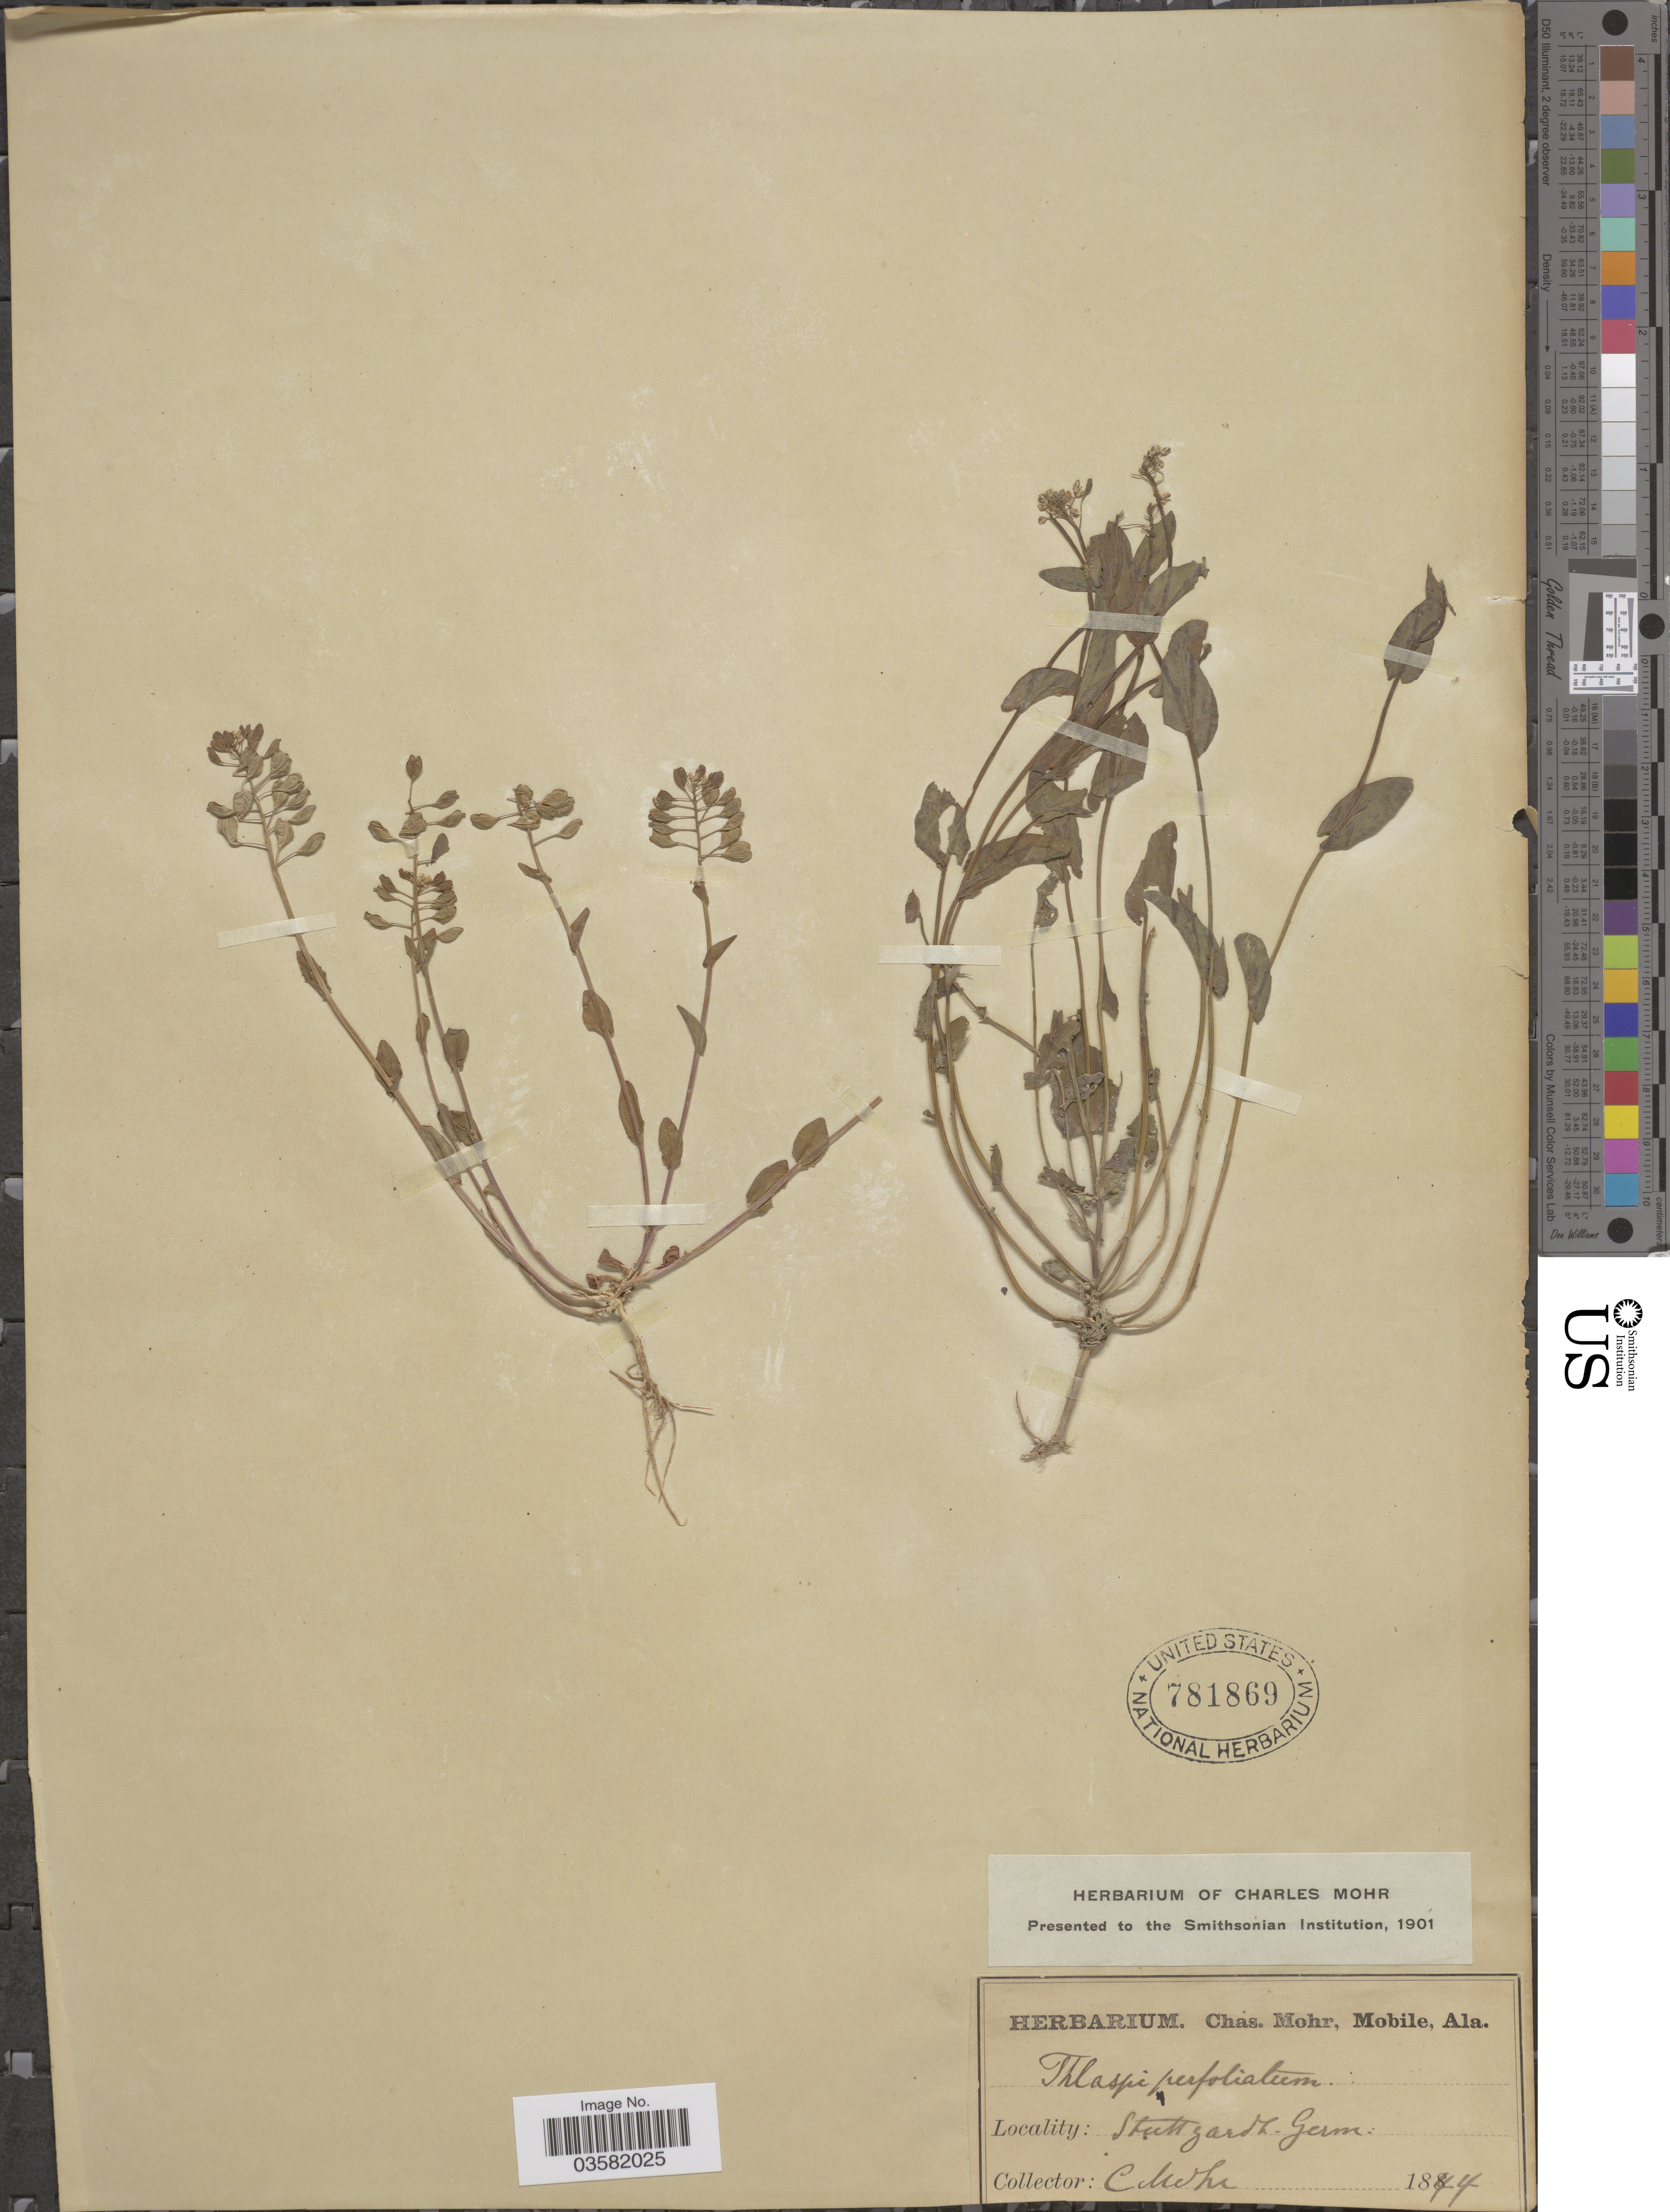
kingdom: Plantae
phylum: Tracheophyta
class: Magnoliopsida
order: Brassicales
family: Brassicaceae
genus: Thlaspi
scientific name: Thlaspi perfoliatum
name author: L.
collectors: Mohr, C. T. (herbarium)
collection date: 1844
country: Germany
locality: Stuttgardt.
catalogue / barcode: US 781869